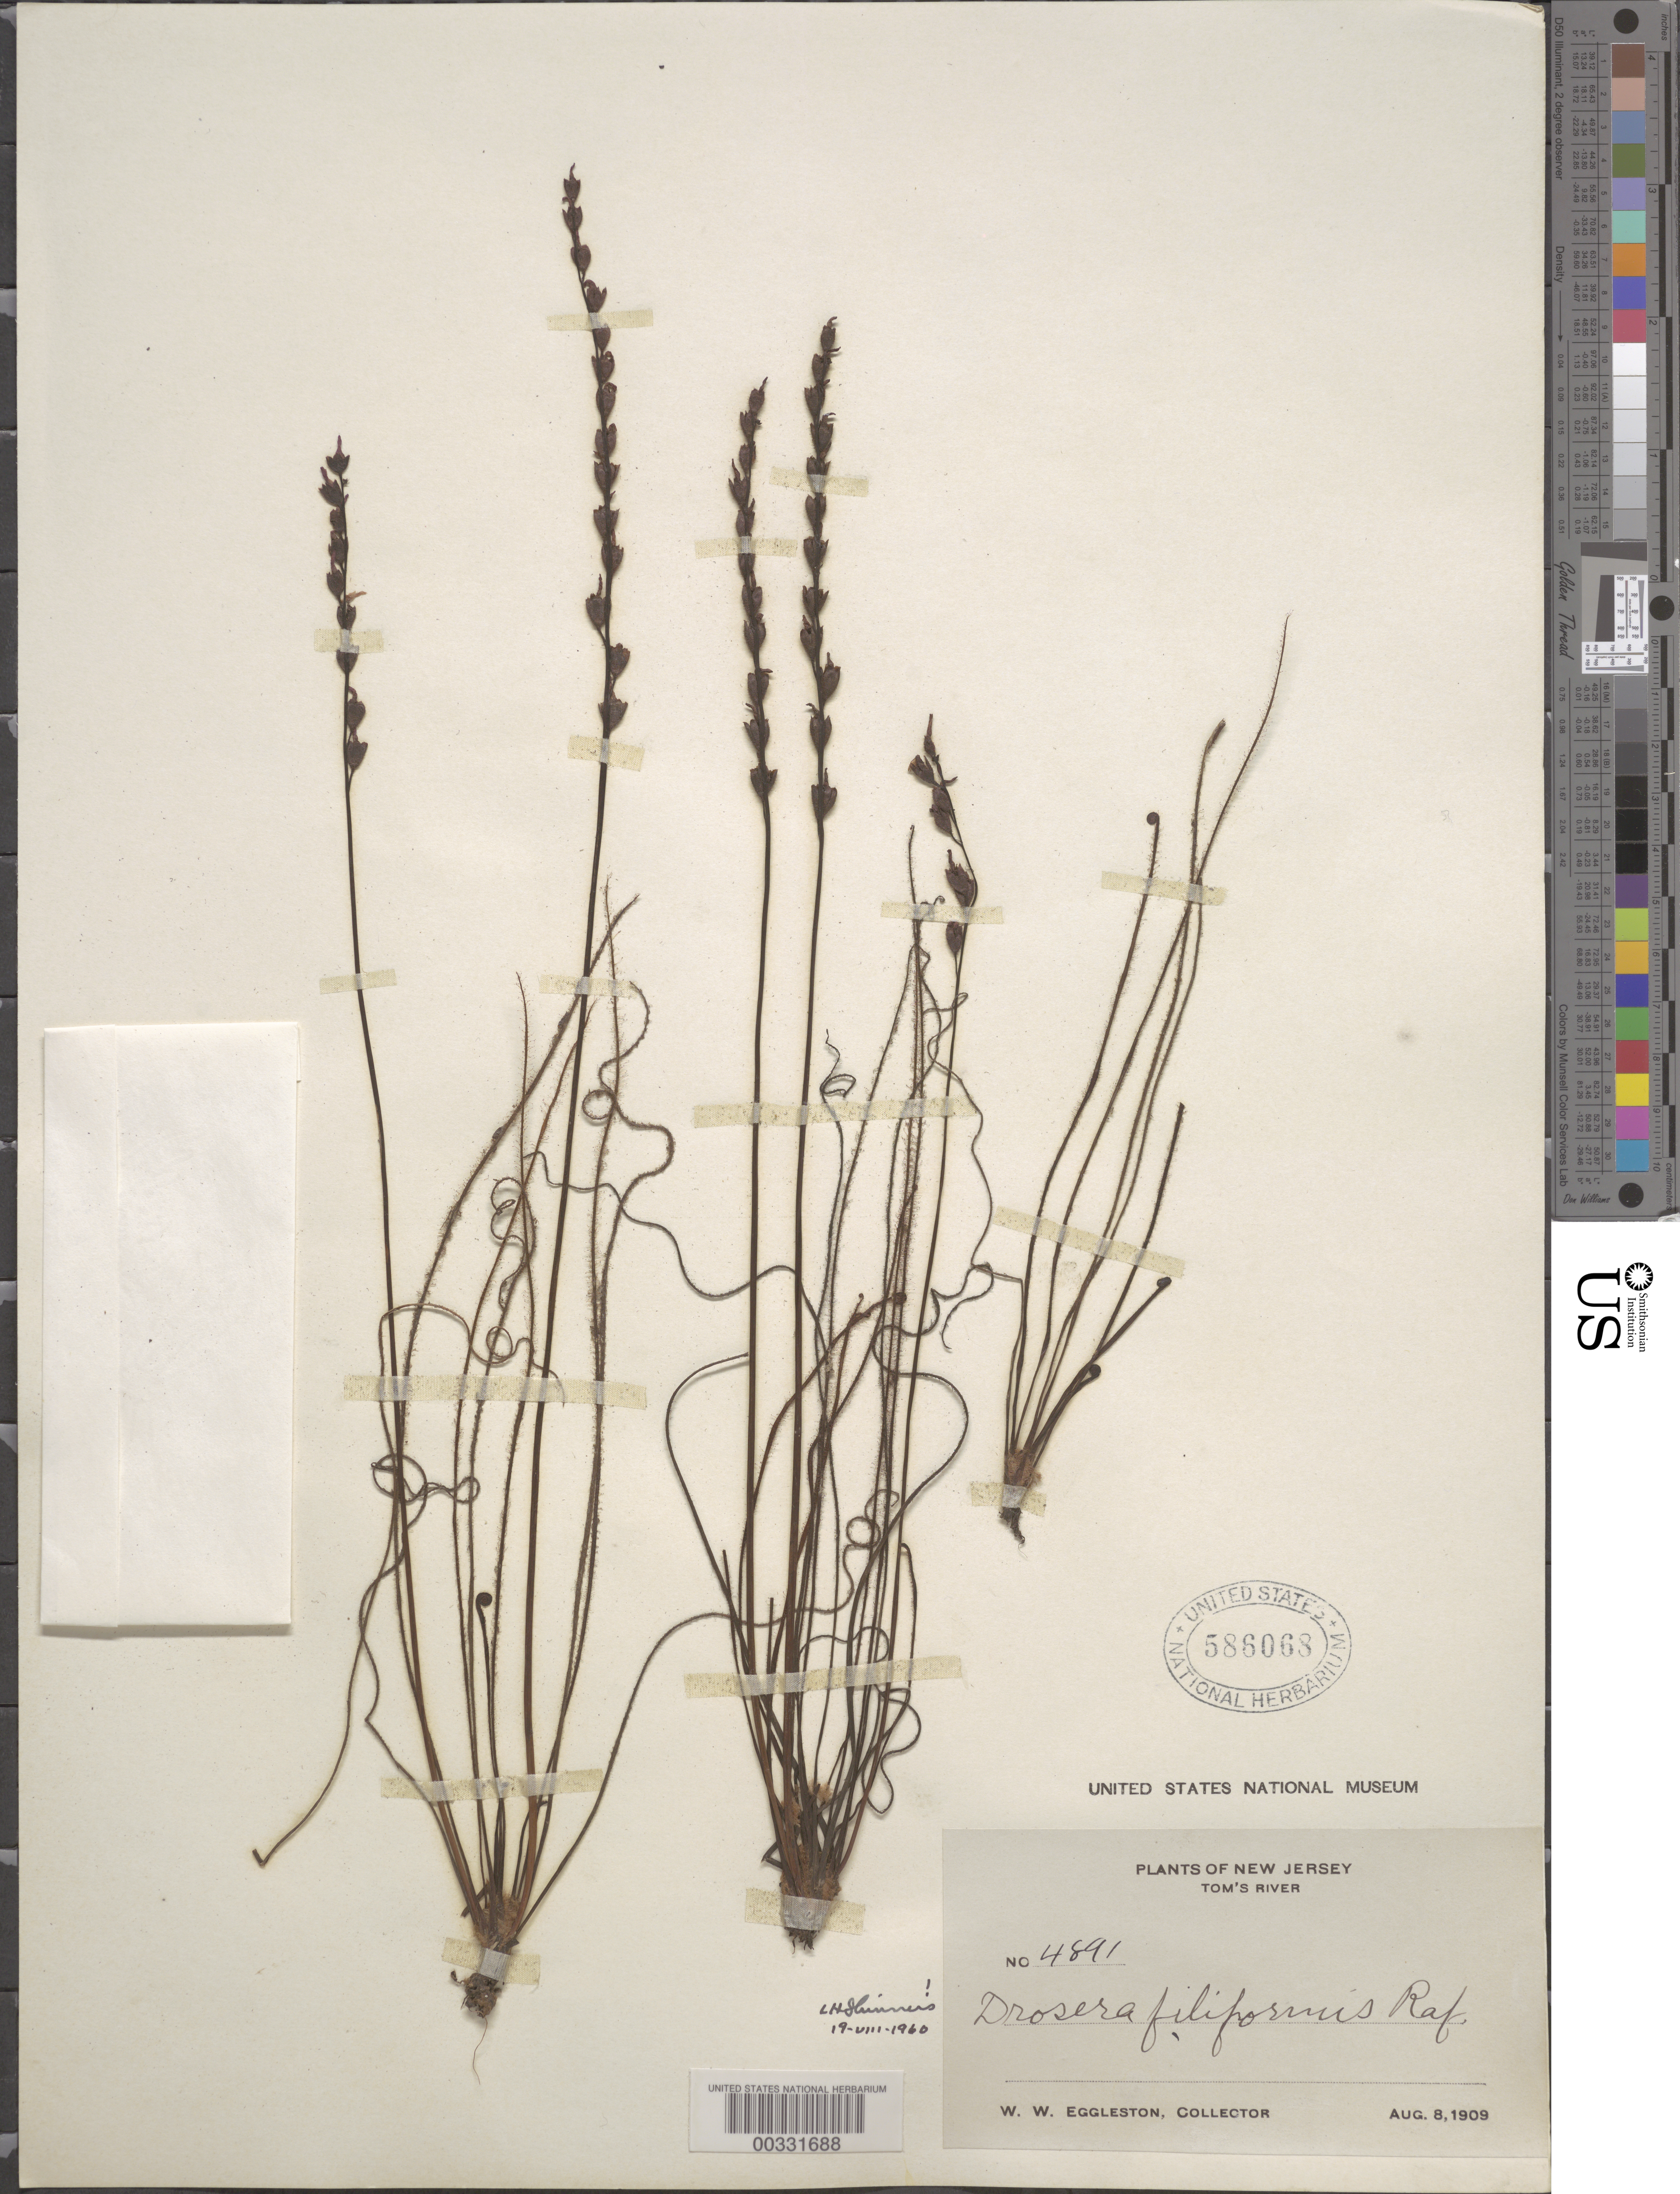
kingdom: Plantae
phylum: Tracheophyta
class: Magnoliopsida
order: Caryophyllales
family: Droseraceae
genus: Drosera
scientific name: Drosera filiformis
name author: Raf.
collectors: W. W. Eggleston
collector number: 4891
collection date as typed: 08 Aug 1909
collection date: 1909-08-08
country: United States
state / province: New Jersey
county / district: Ocean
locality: Tom's river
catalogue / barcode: US 586068